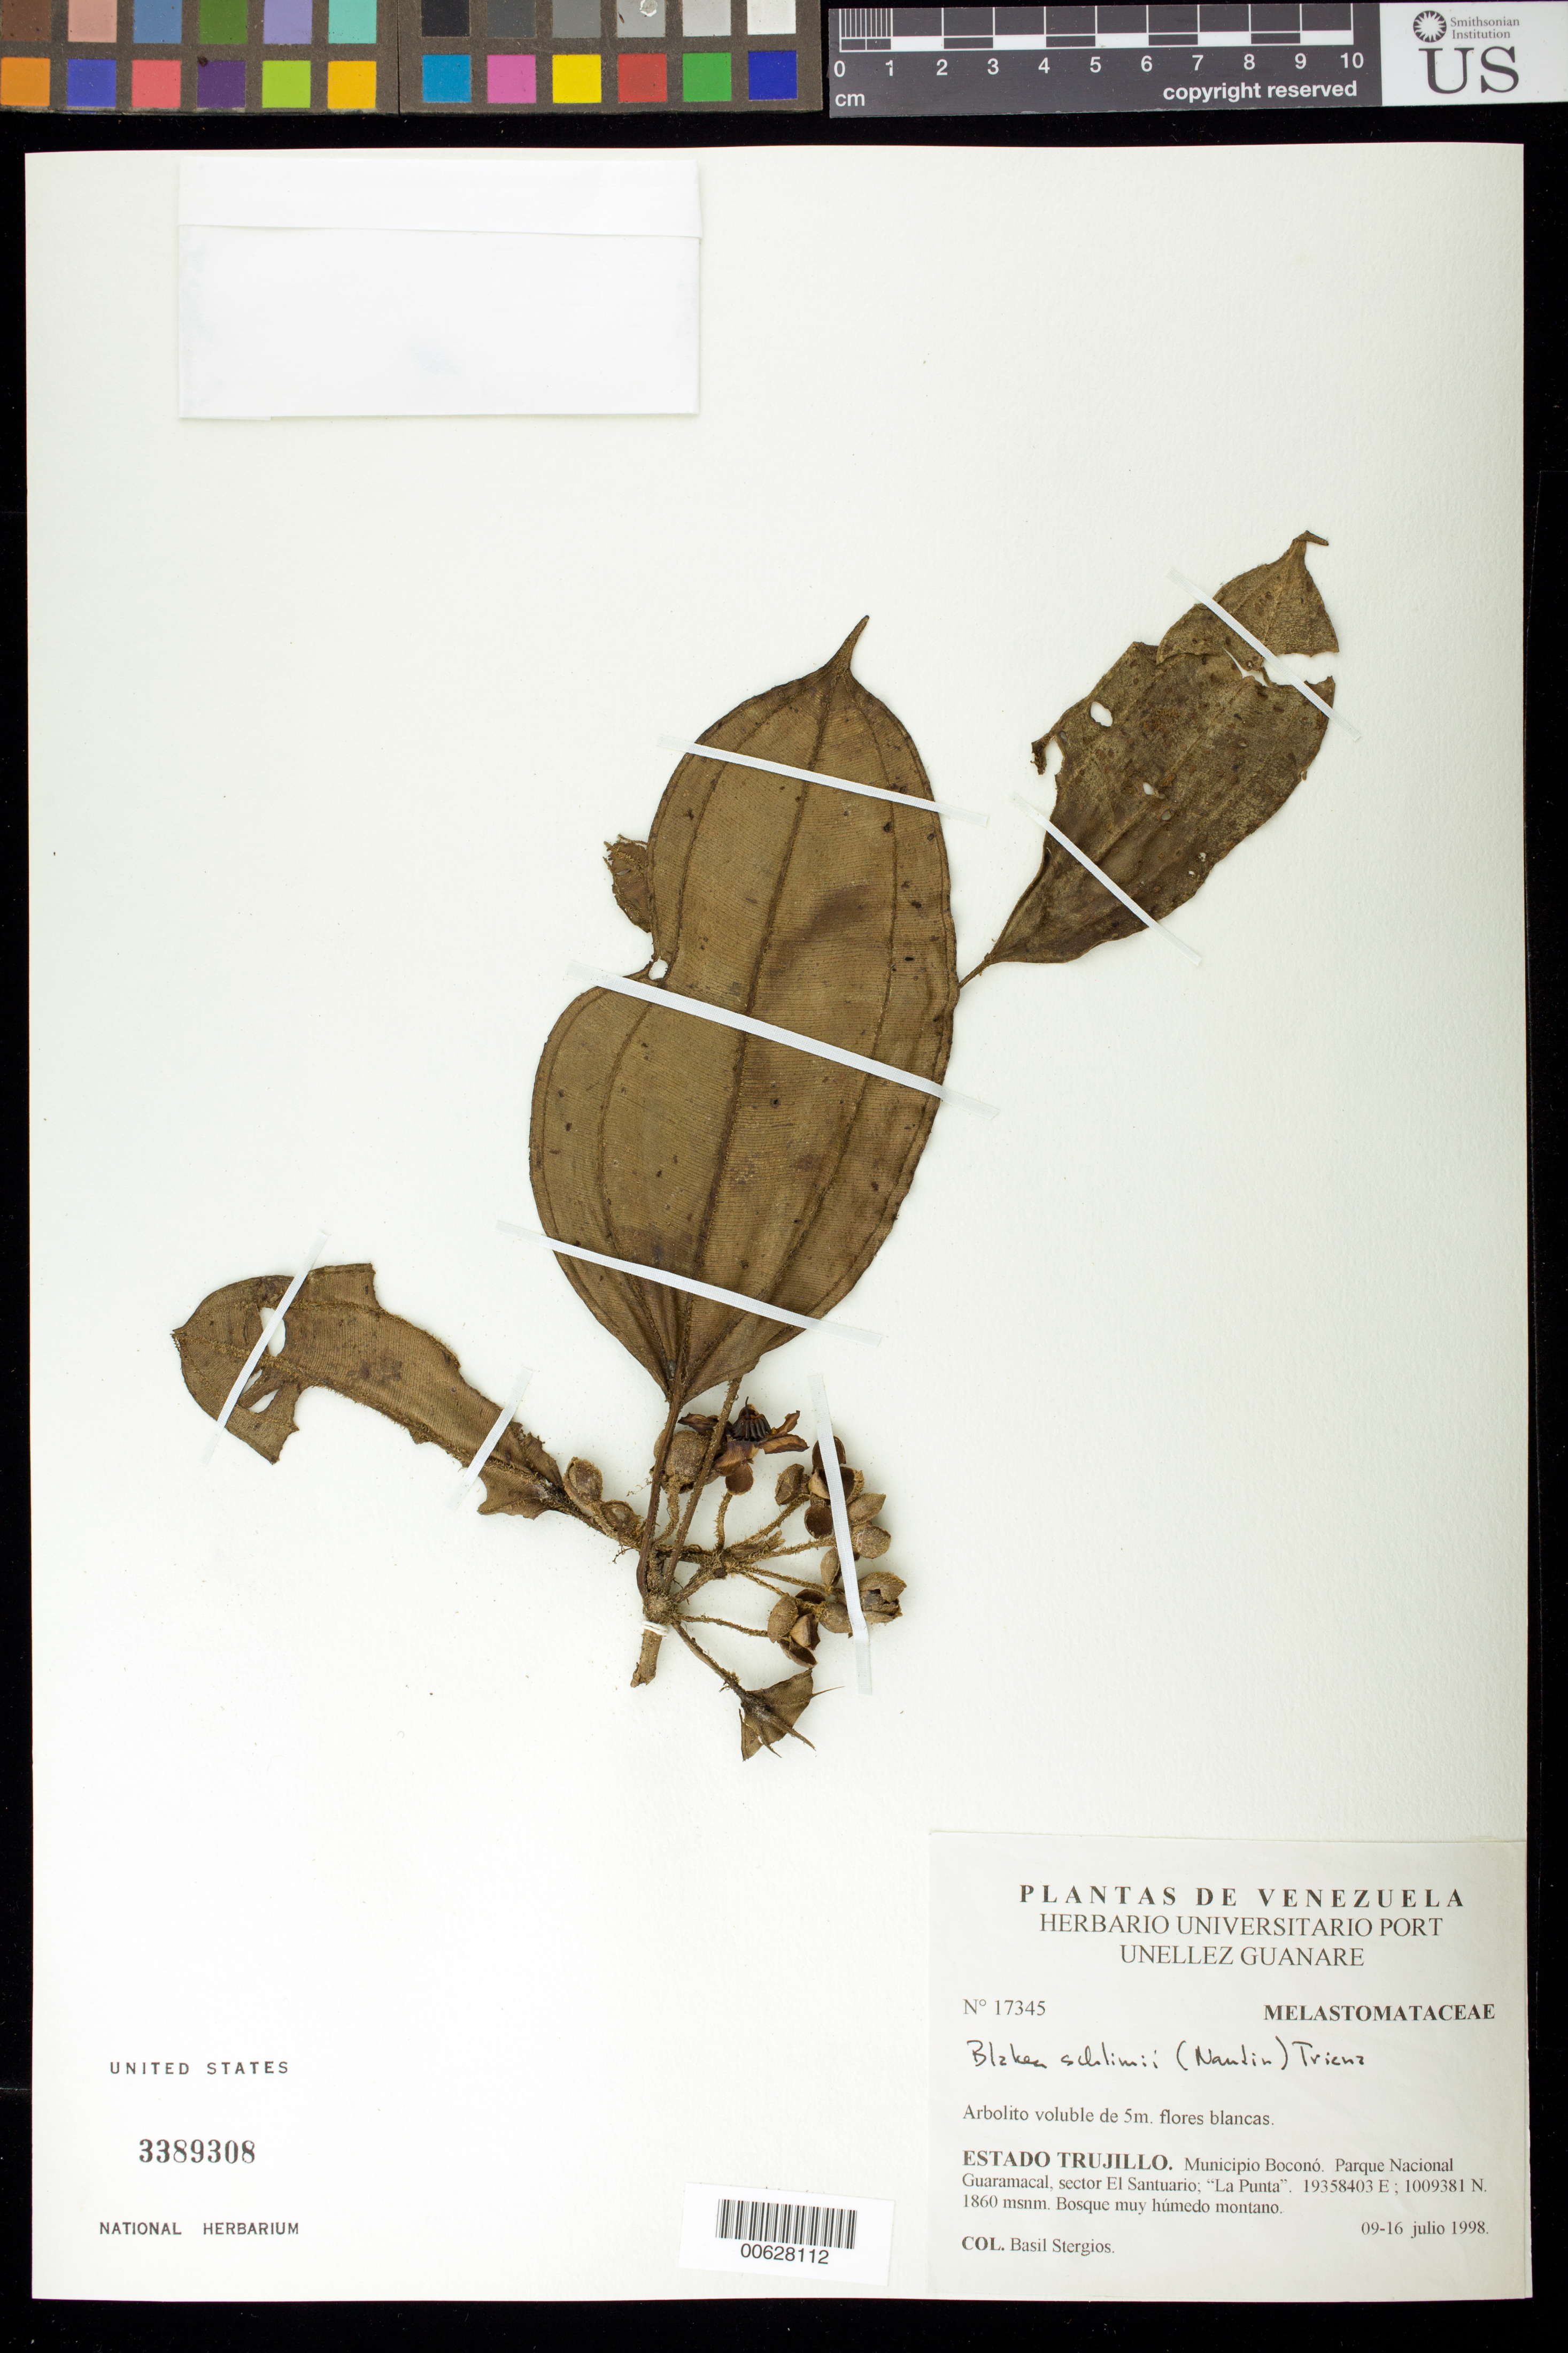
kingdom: Plantae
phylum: Tracheophyta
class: Magnoliopsida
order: Myrtales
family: Melastomataceae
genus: Blakea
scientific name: Blakea schlimii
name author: (Naudin) Triana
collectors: B. G. Stergios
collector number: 17345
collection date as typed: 09 Jul 1998 to 16 Jul 1998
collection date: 1998-07-09/1998-07-16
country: Venezuela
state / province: Trujillo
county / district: Boconó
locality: Parque Nacional Guaramacal, Sector El Santuario, La Punta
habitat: Bosque muy húmedo montano.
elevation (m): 1860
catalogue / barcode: US 3389308